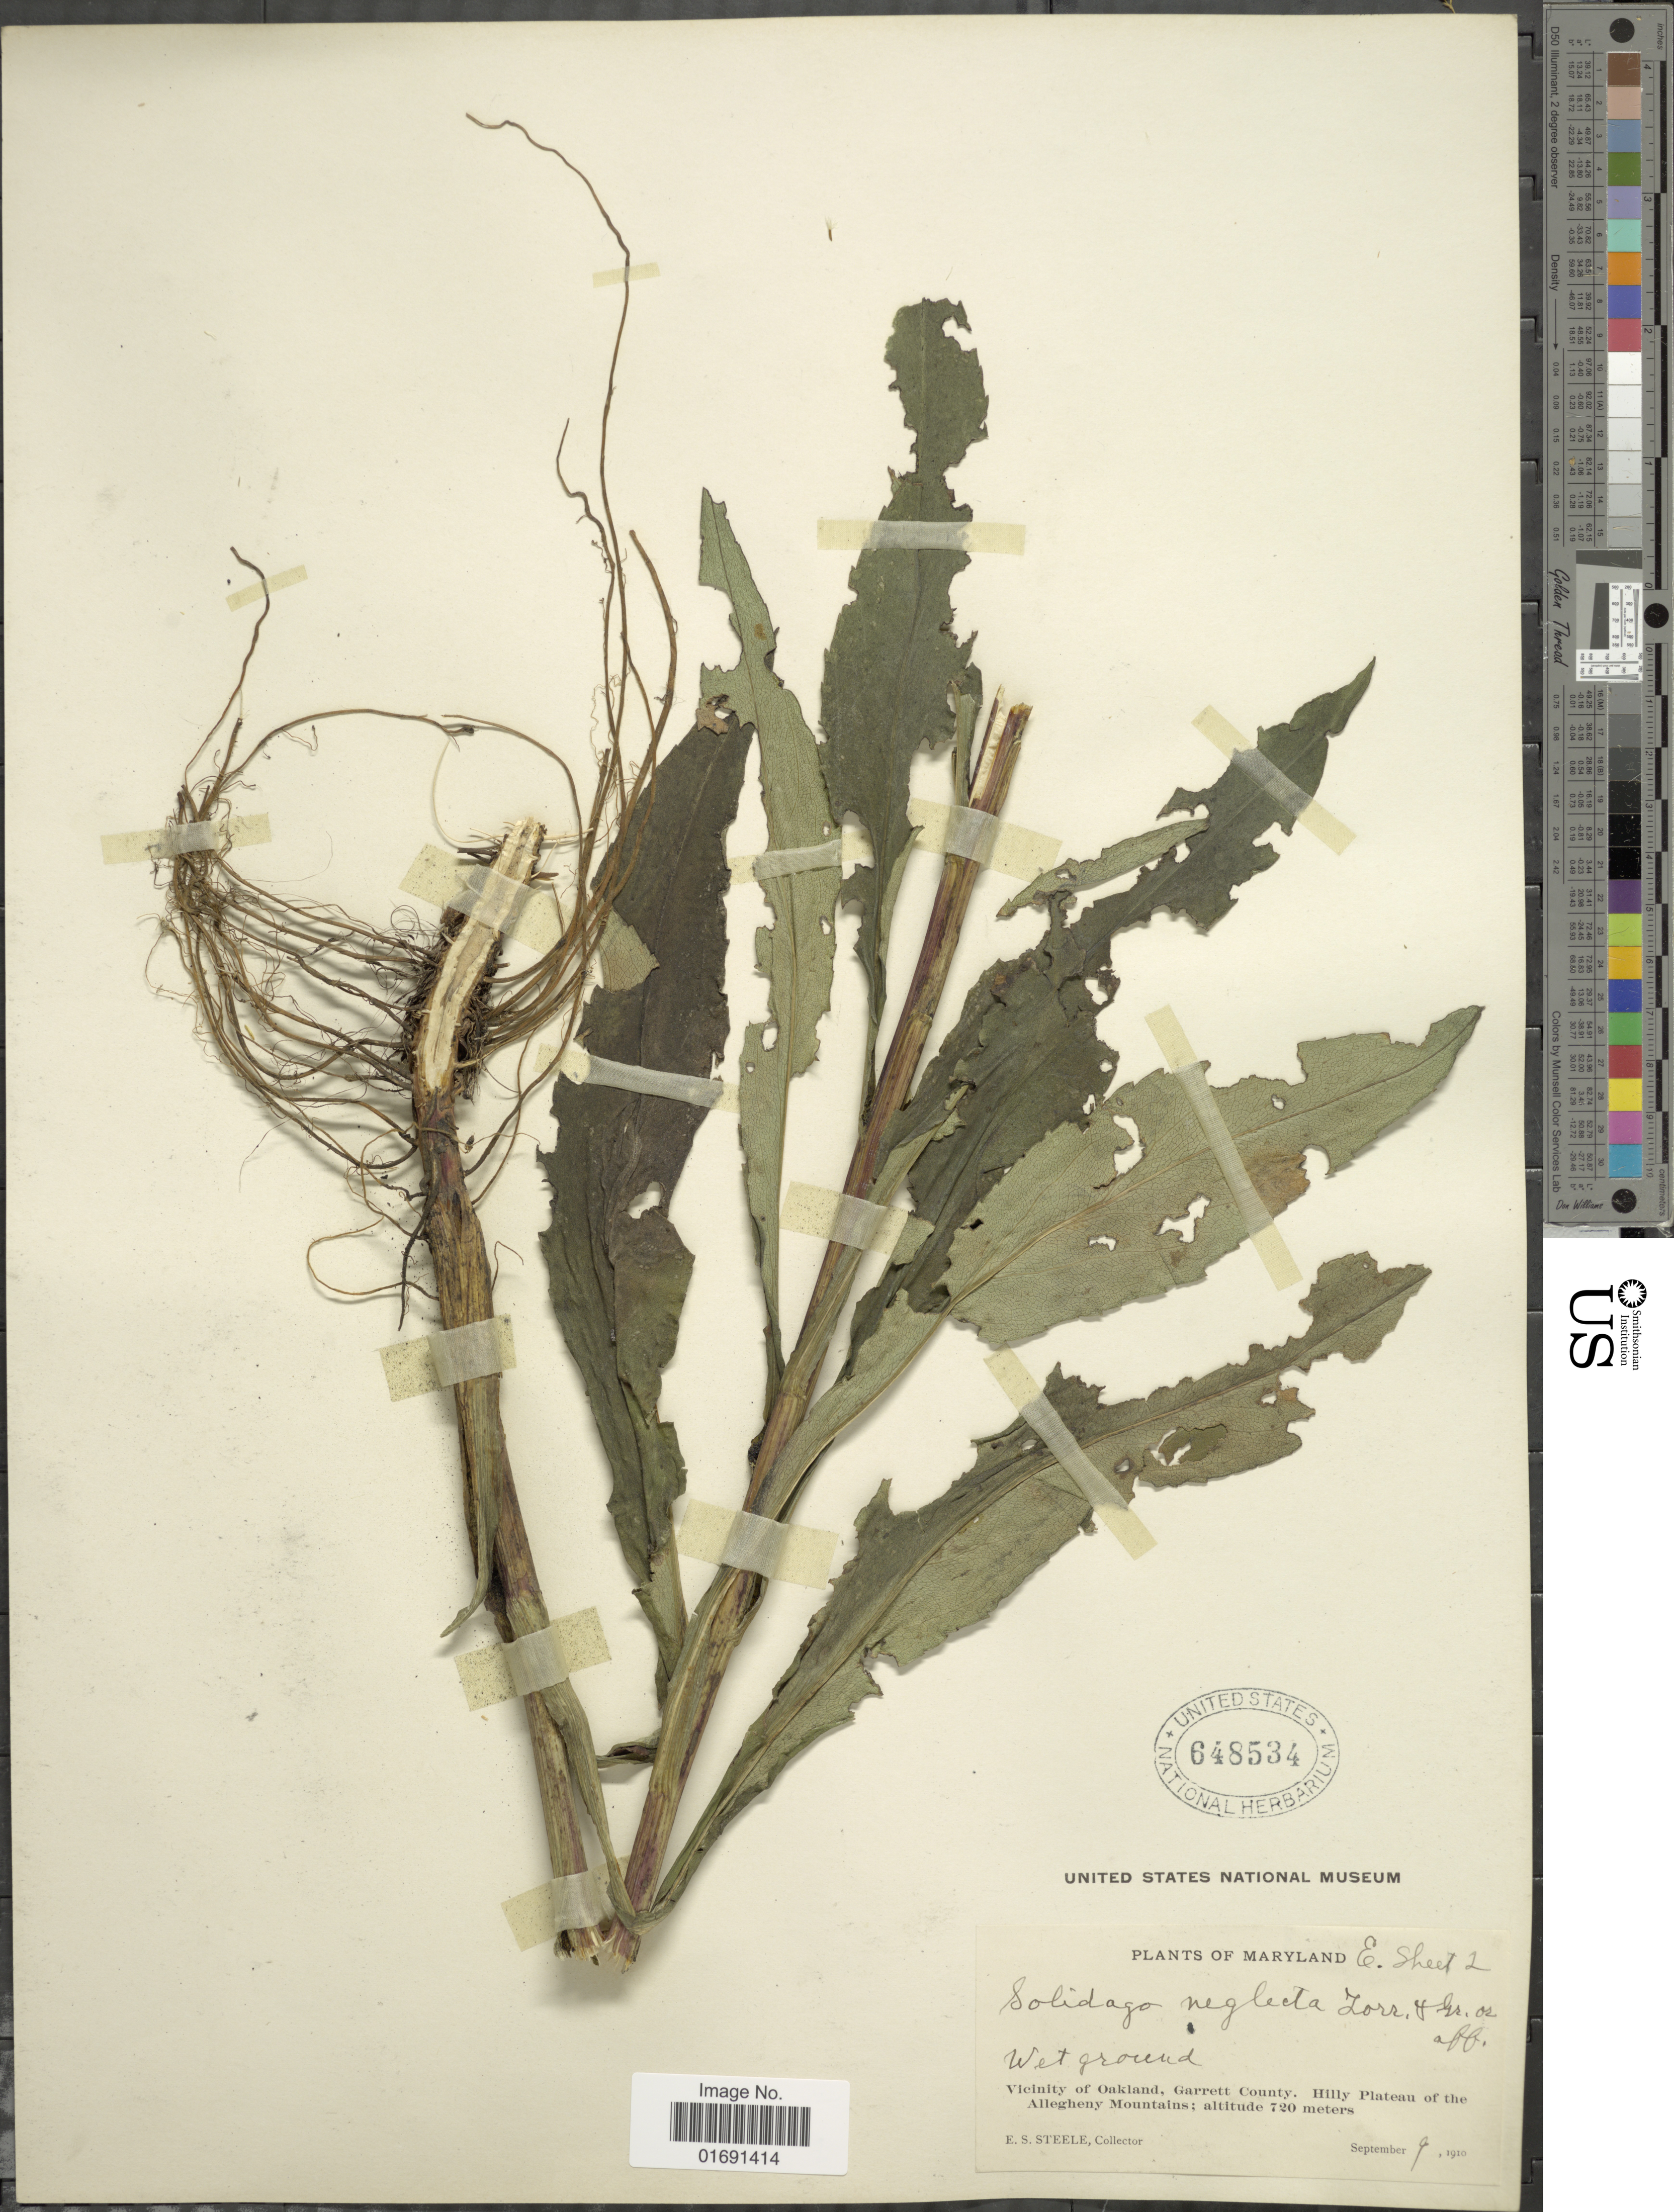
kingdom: Plantae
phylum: Tracheophyta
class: Magnoliopsida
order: Asterales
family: Asteraceae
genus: Solidago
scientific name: Solidago uniligulata var. neglecta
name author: Fernald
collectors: E. Steele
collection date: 1910-09-09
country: United States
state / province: Maryland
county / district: Garrett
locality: Vicinity of Oakland, Garrett County, Hilly Plateau of the Allegheny Mountains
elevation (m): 720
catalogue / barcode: US 648534